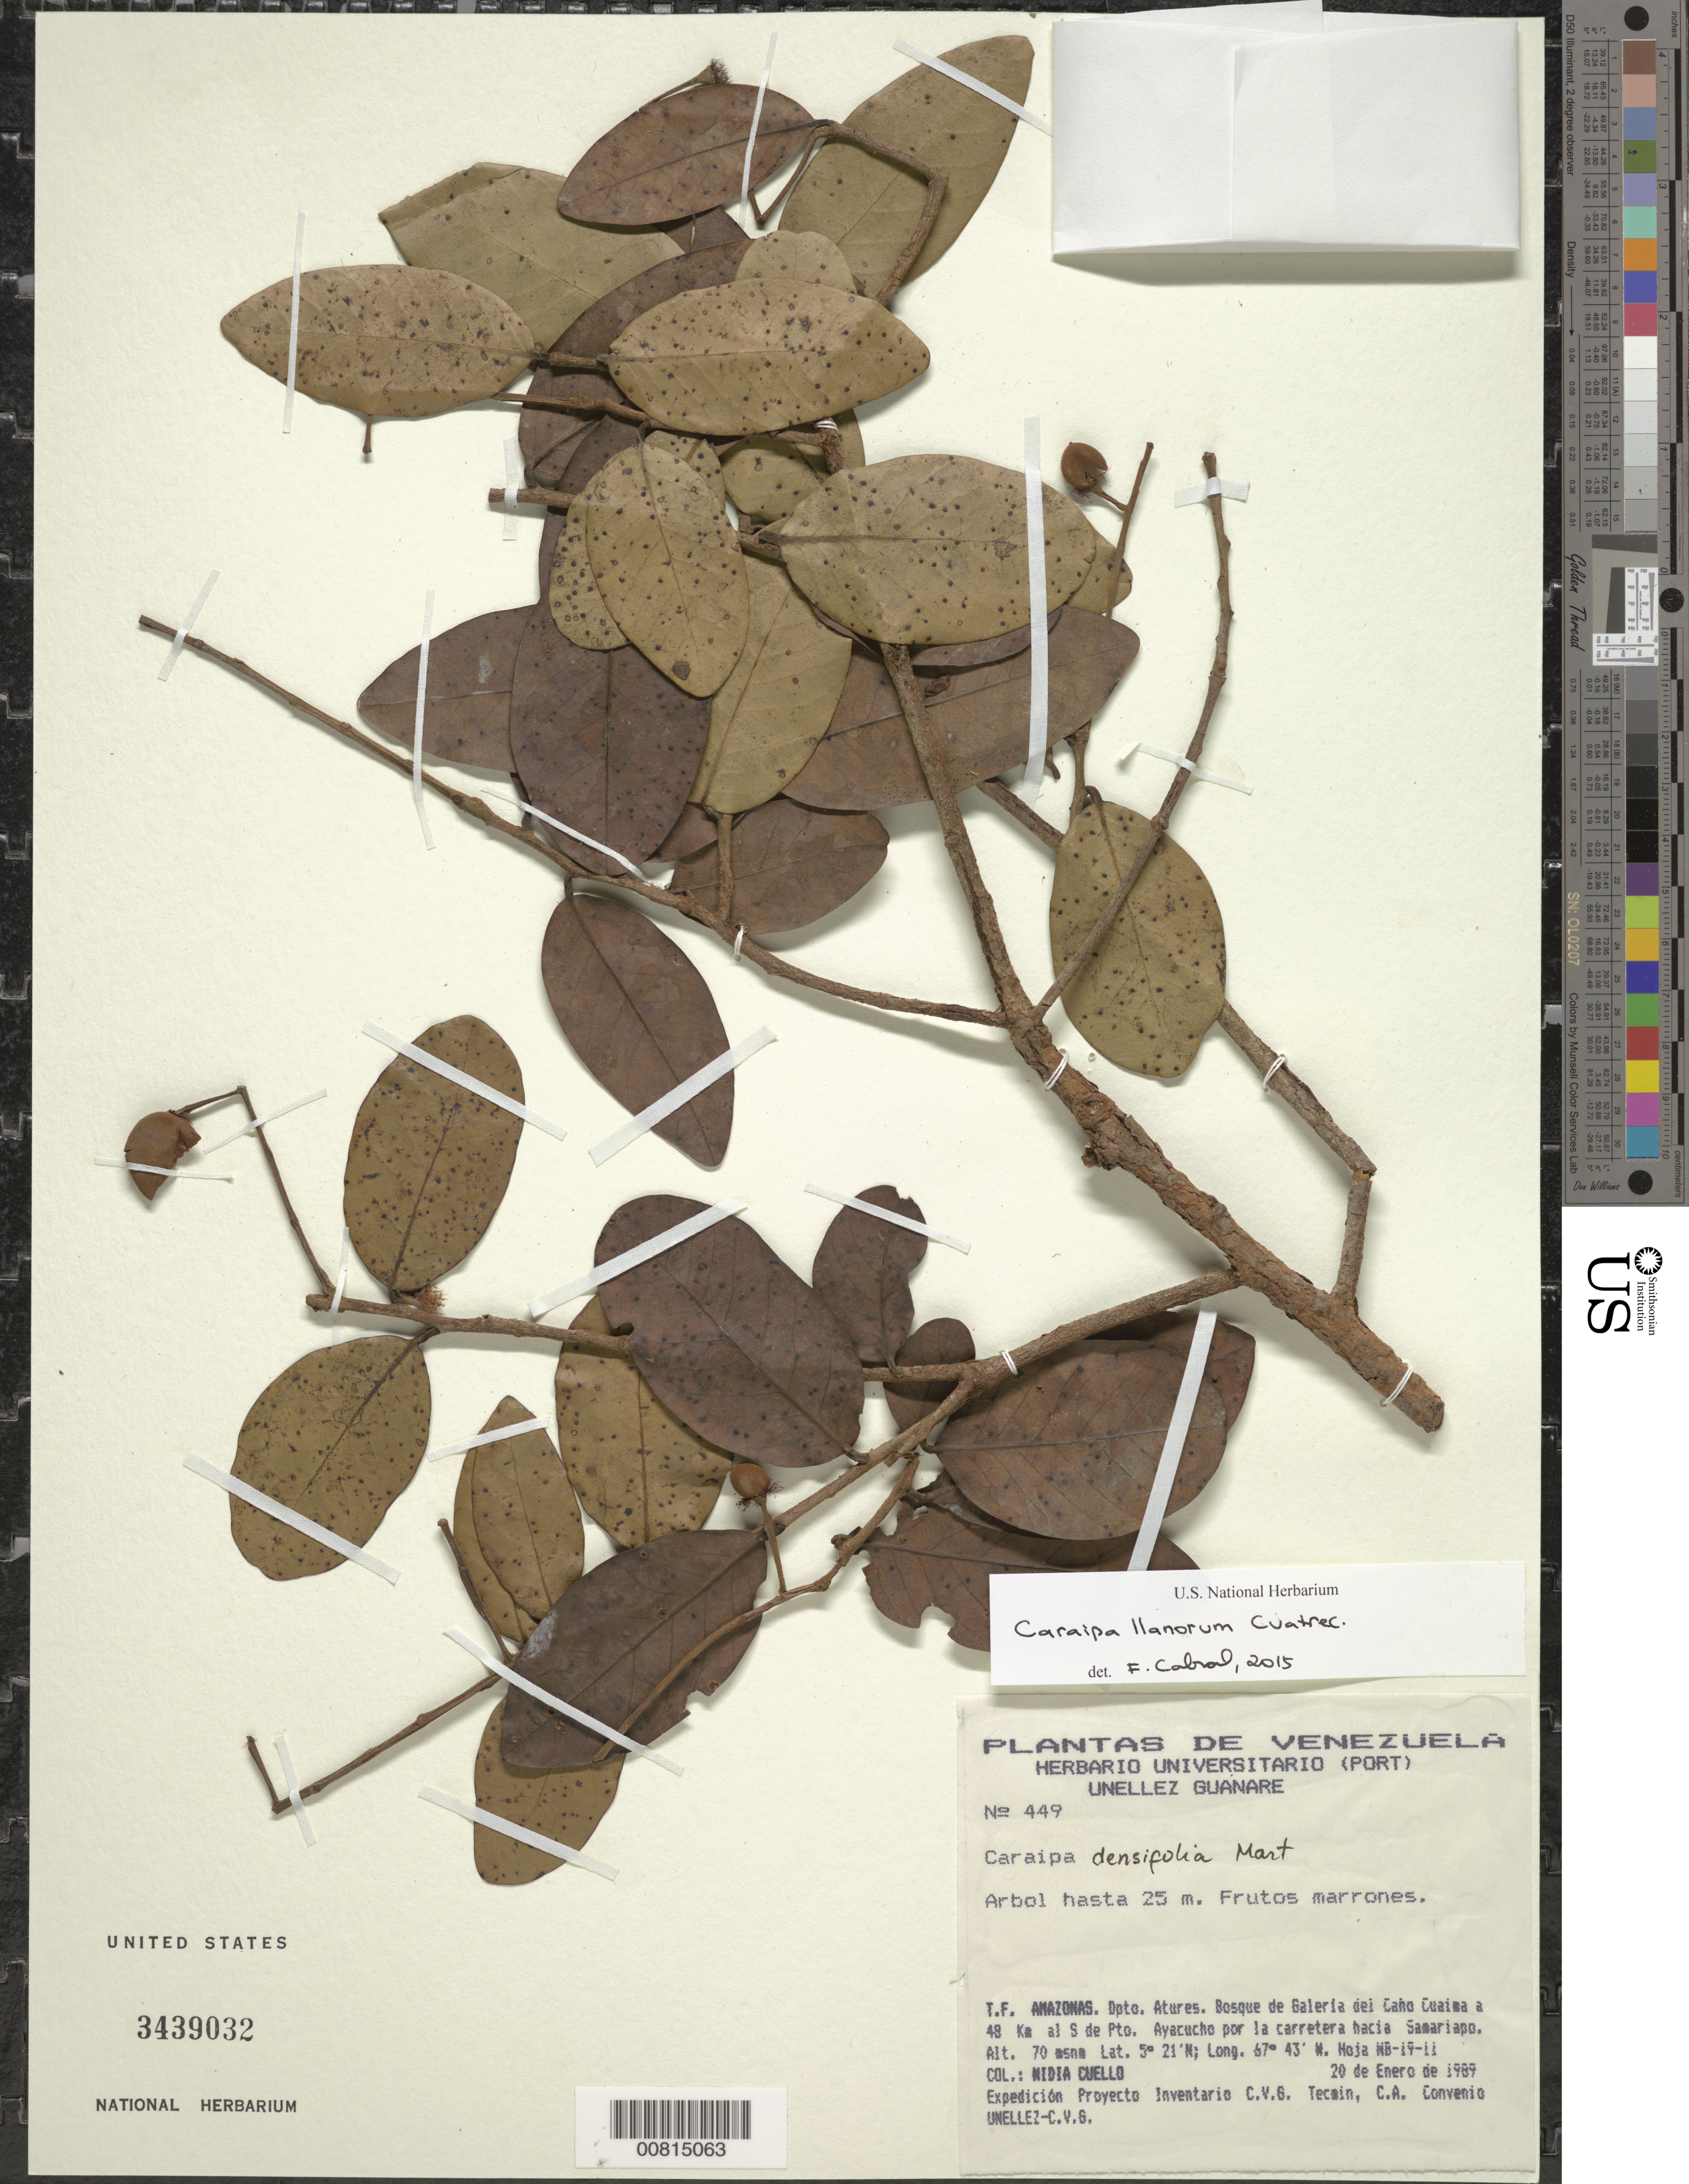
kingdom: Plantae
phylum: Tracheophyta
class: Magnoliopsida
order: Malpighiales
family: Calophyllaceae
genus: Caraipa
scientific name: Caraipa llanorum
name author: Cuatrec.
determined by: Cabral, F. N.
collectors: N. L. Cuello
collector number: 449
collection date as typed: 20-Jan-89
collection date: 1989-01-20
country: Venezuela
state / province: Amazonas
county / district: Atures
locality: Caño Cuaima a 48 km S Pto. Ayacucho por la carretera hacia Samariapo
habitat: Gallery forest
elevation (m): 70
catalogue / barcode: US 3439032